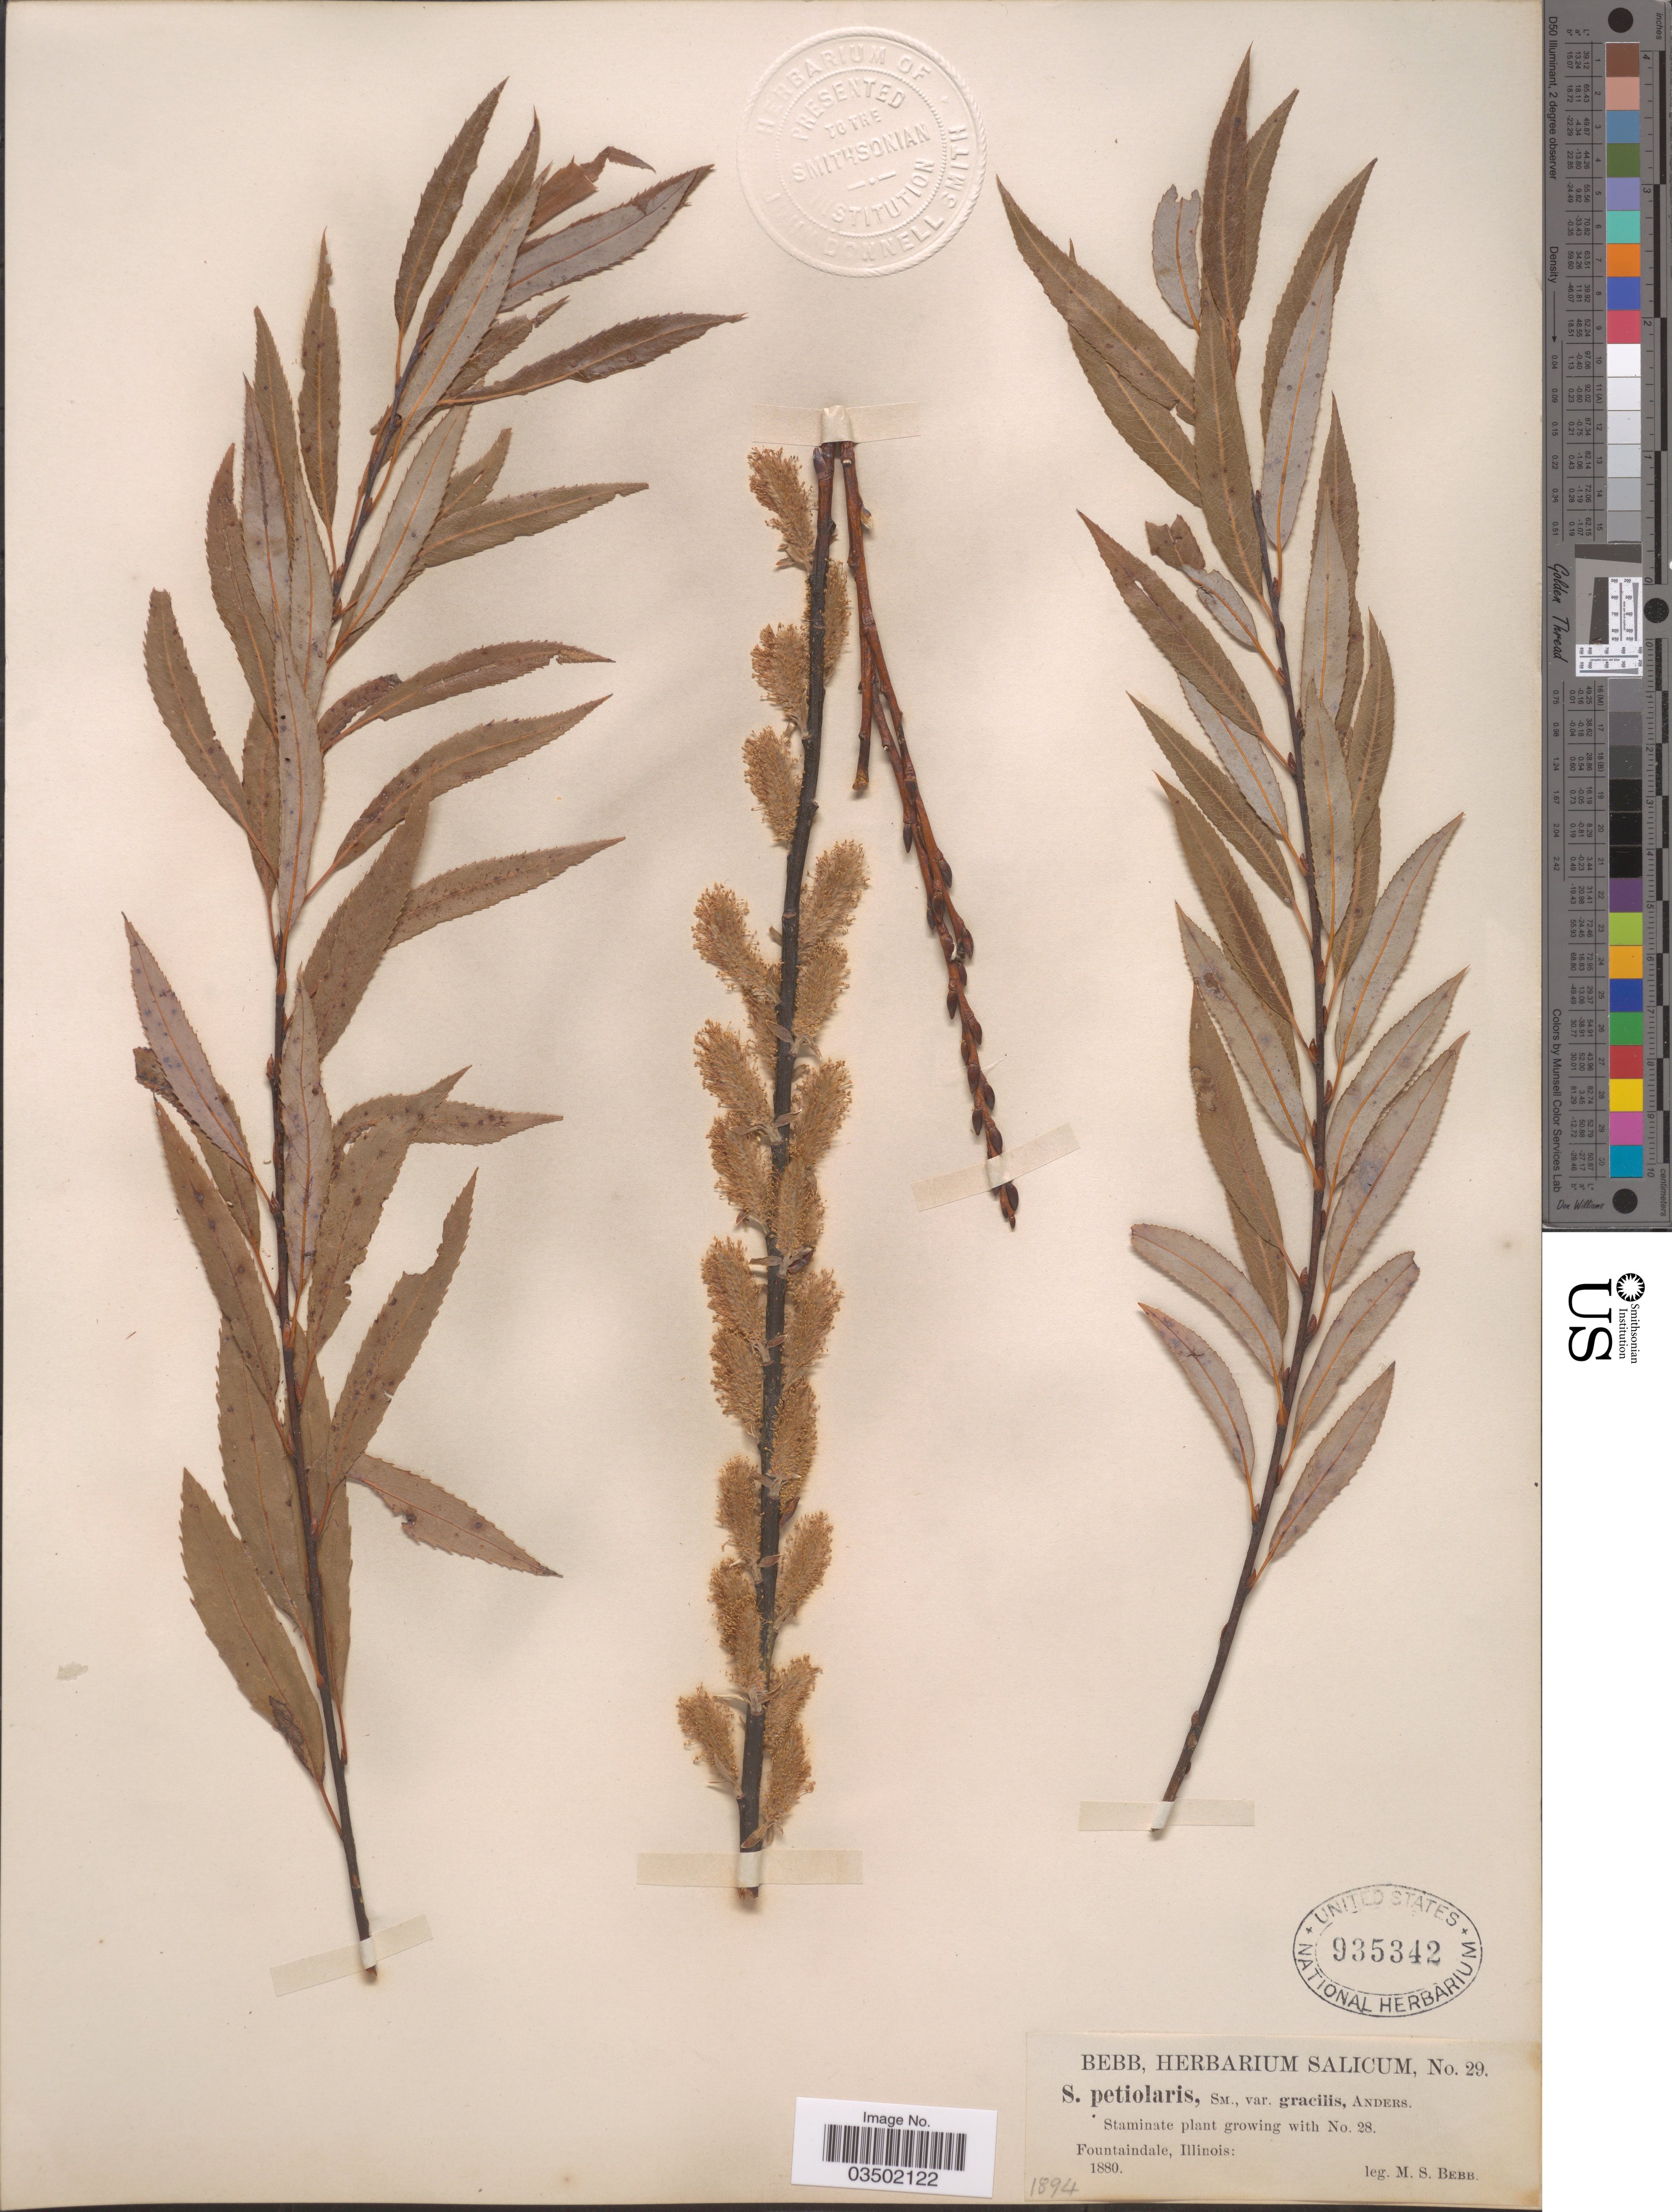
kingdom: Plantae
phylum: Tracheophyta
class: Magnoliopsida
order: Malpighiales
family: Salicaceae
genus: Salix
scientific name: Salix petiolaris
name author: Sm.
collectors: M. Bebb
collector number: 29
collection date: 1880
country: United States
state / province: Illinois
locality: Fountaindale.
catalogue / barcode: US 935342